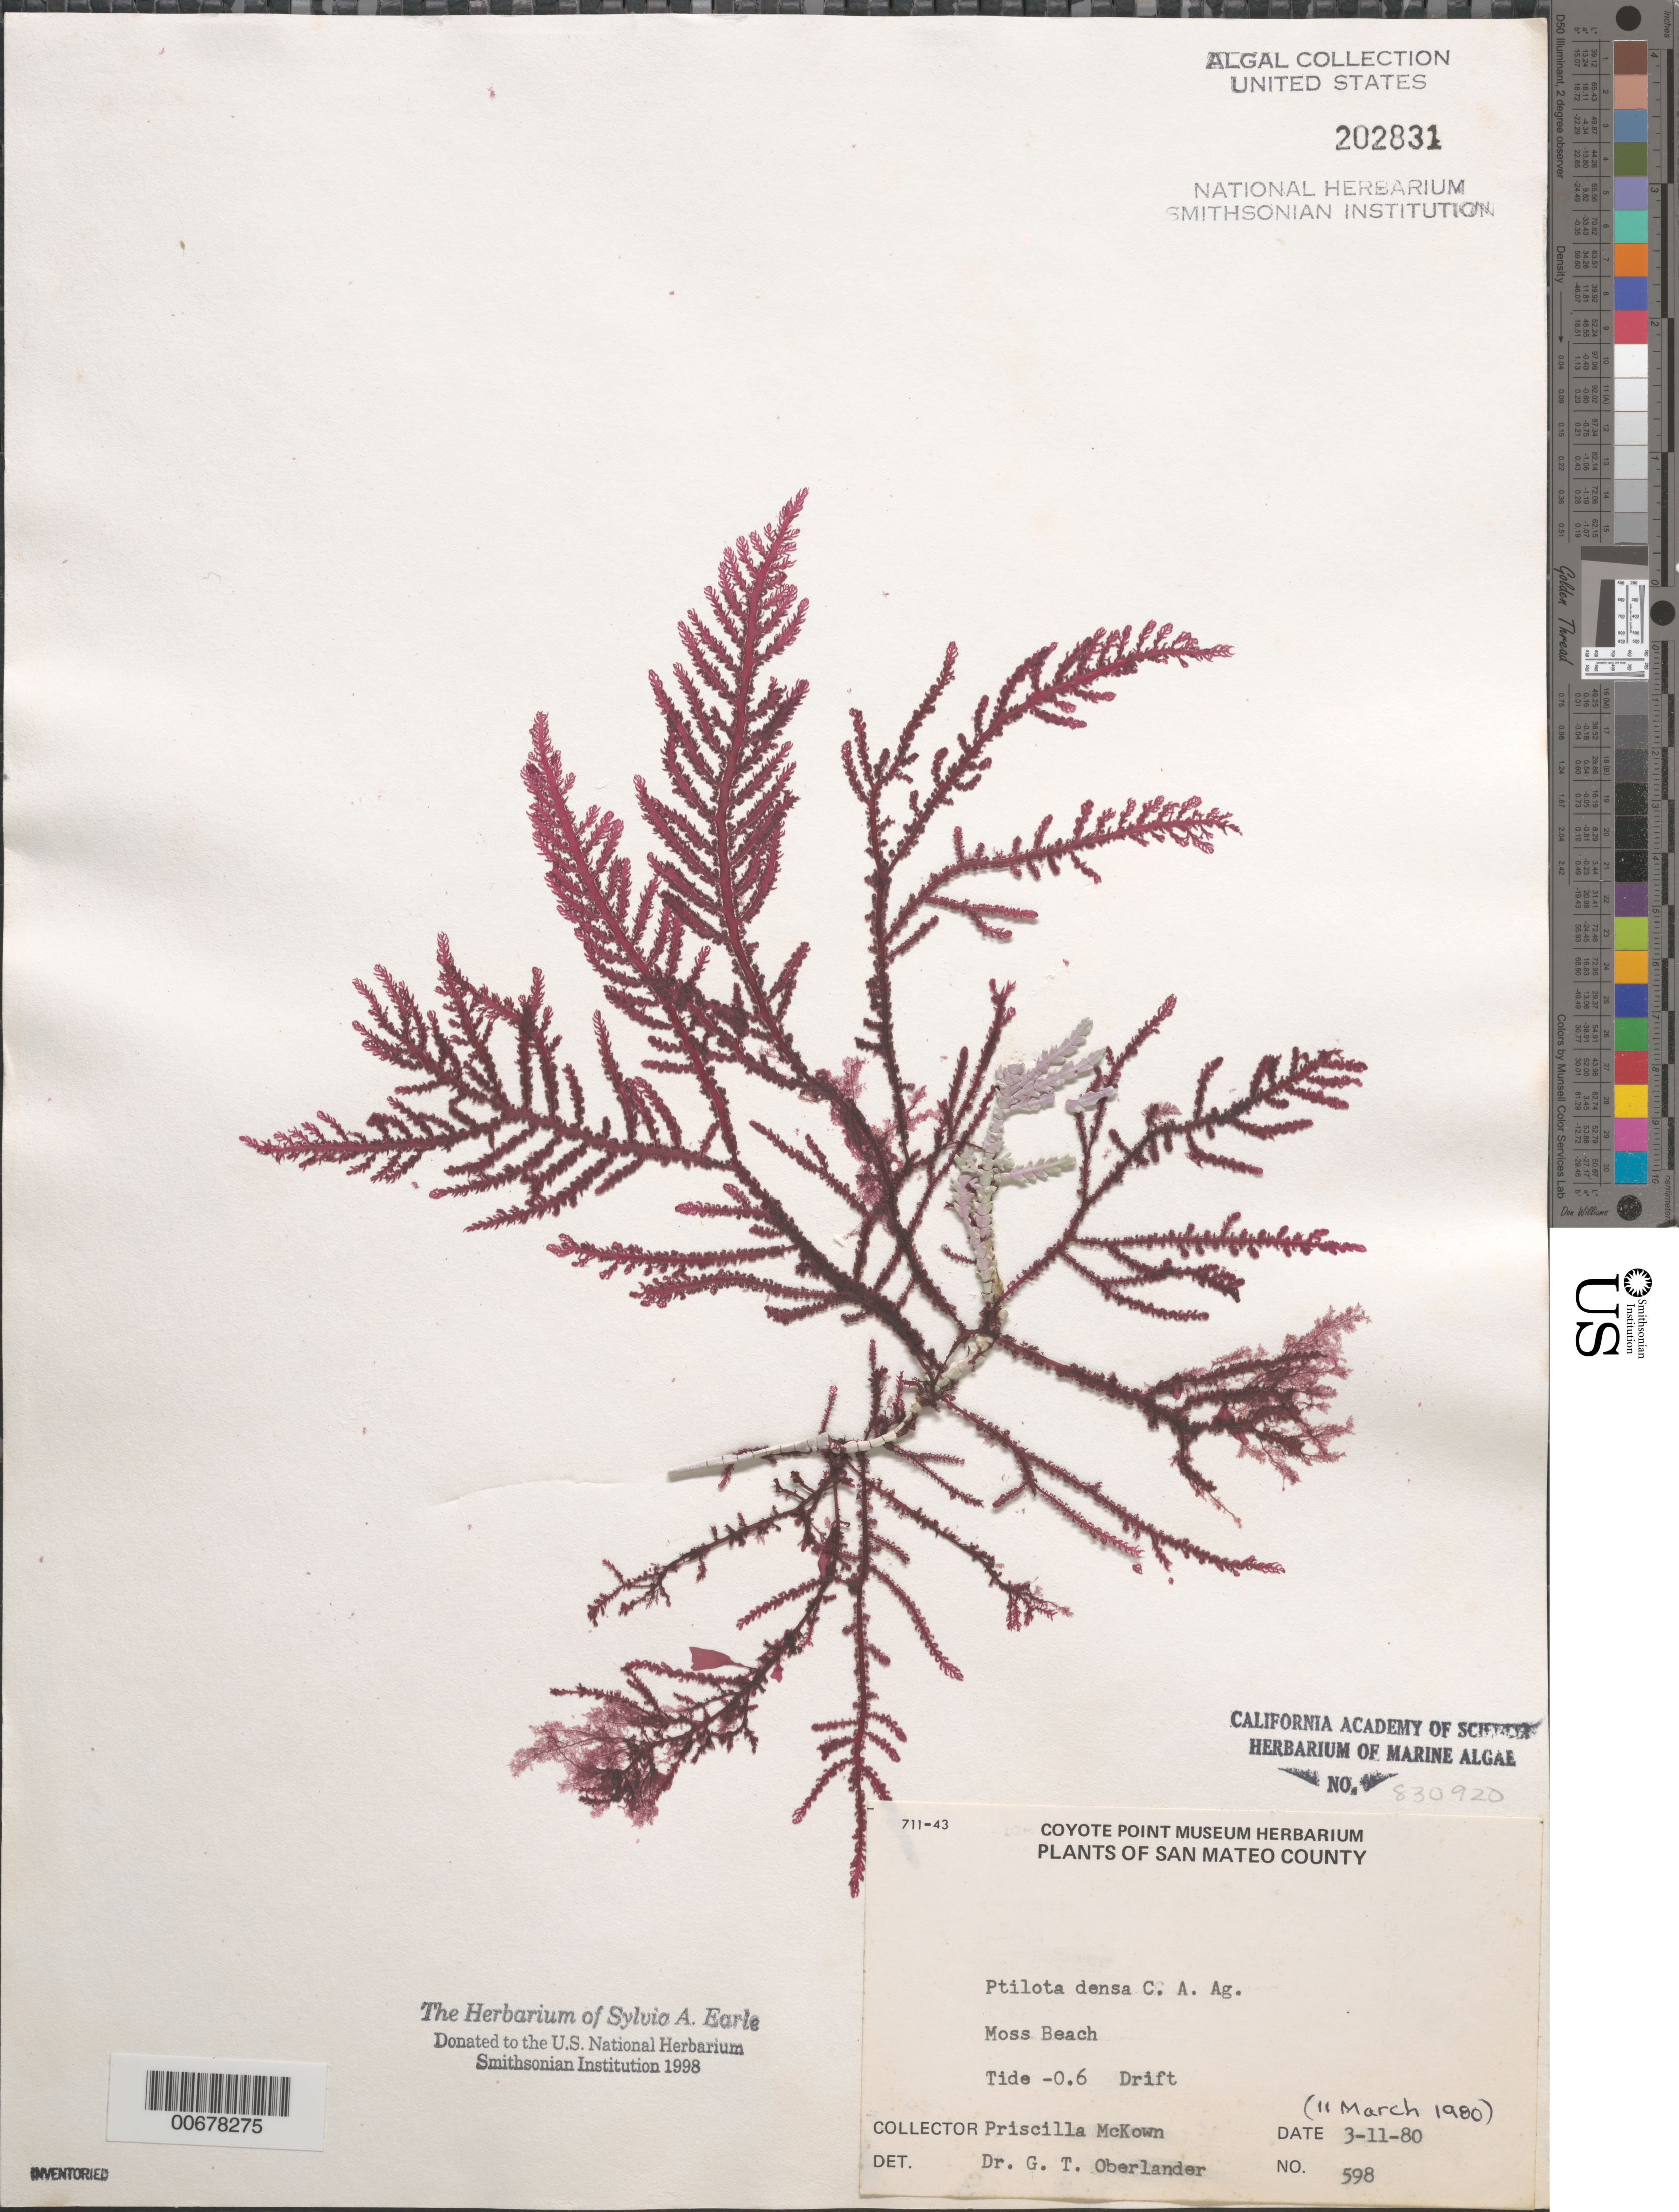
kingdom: Plantae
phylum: Rhodophyta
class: Florideophyceae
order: Ceramiales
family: Wrangeliaceae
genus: Ptilota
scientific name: Ptilota densa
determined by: Oberlander, G. T.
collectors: P. McKown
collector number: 598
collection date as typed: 11 Mar 1980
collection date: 1980-03-11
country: United States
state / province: California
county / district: San Mateo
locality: Moss Beach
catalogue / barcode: US 202831